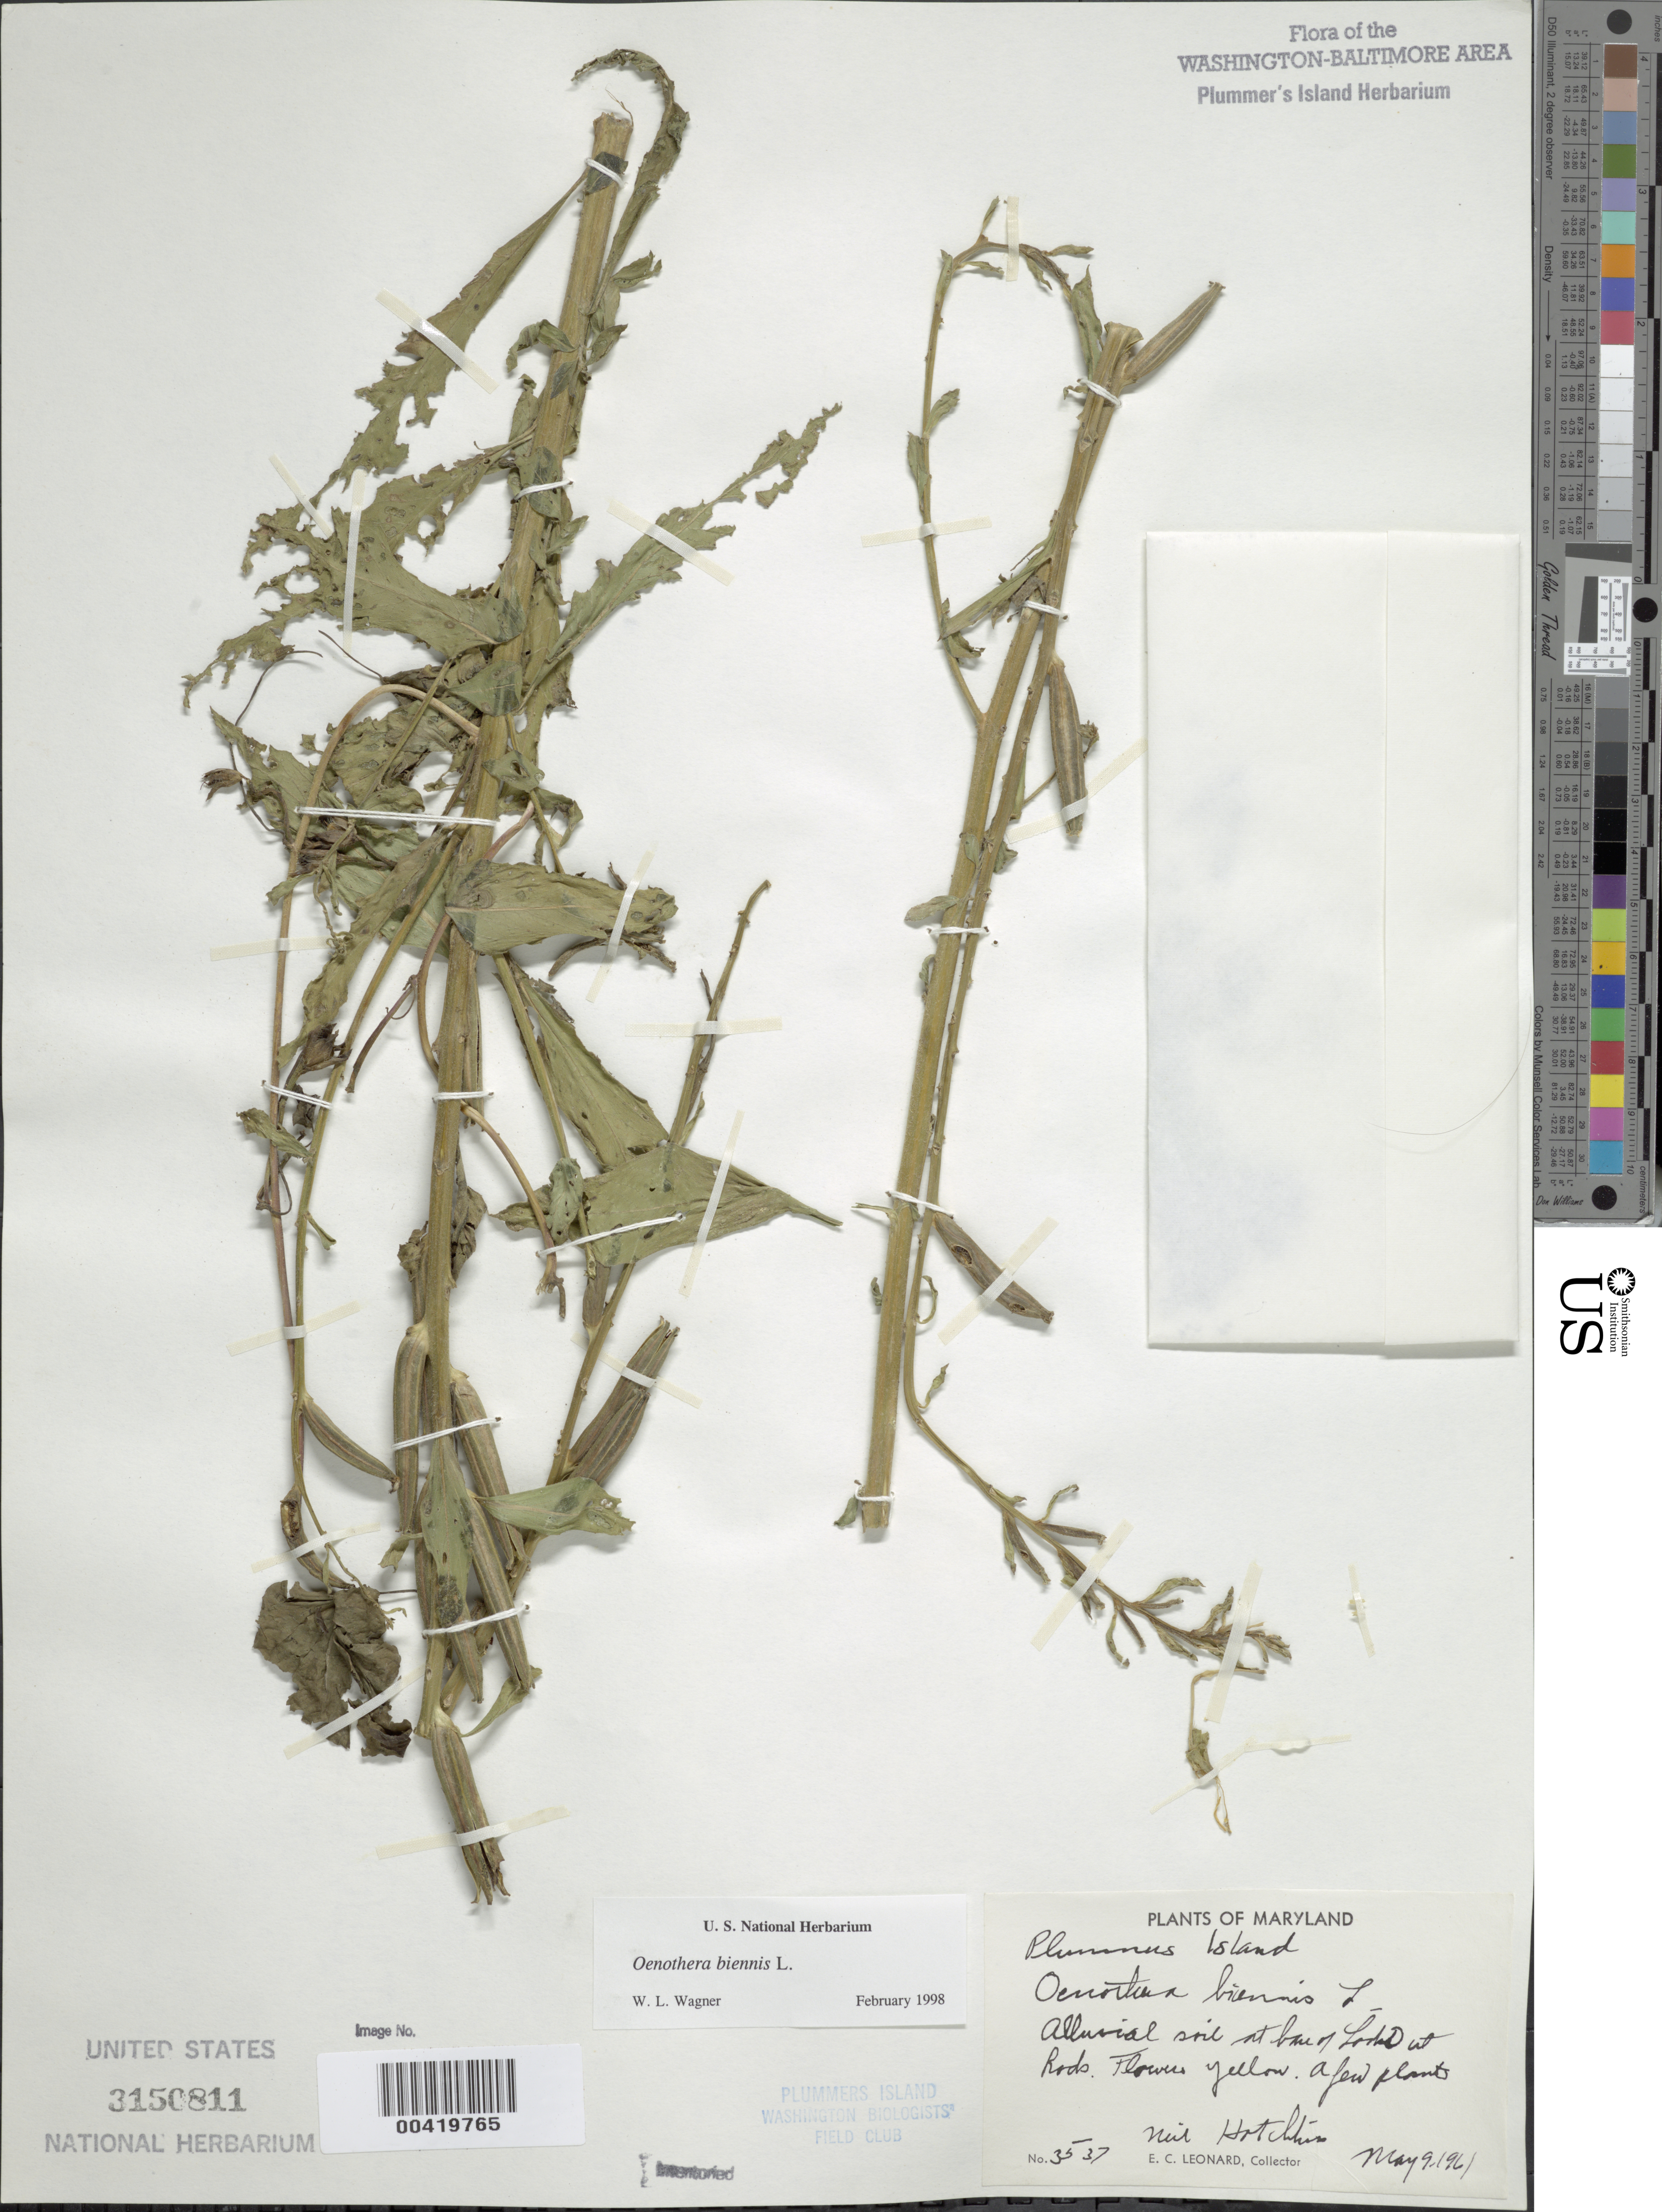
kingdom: Plantae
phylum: Tracheophyta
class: Magnoliopsida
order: Myrtales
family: Onagraceae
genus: Oenothera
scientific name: Oenothera biennis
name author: L.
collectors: E. C. Leonard & N. Hotchkiss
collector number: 3537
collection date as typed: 09 May 1961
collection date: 1961-05-09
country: United States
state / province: Maryland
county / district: Montgomery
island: Plummers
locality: Plummer's Island; at base of Lookout Rock Plummers Island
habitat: Alluvial soil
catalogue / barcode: US 3150811